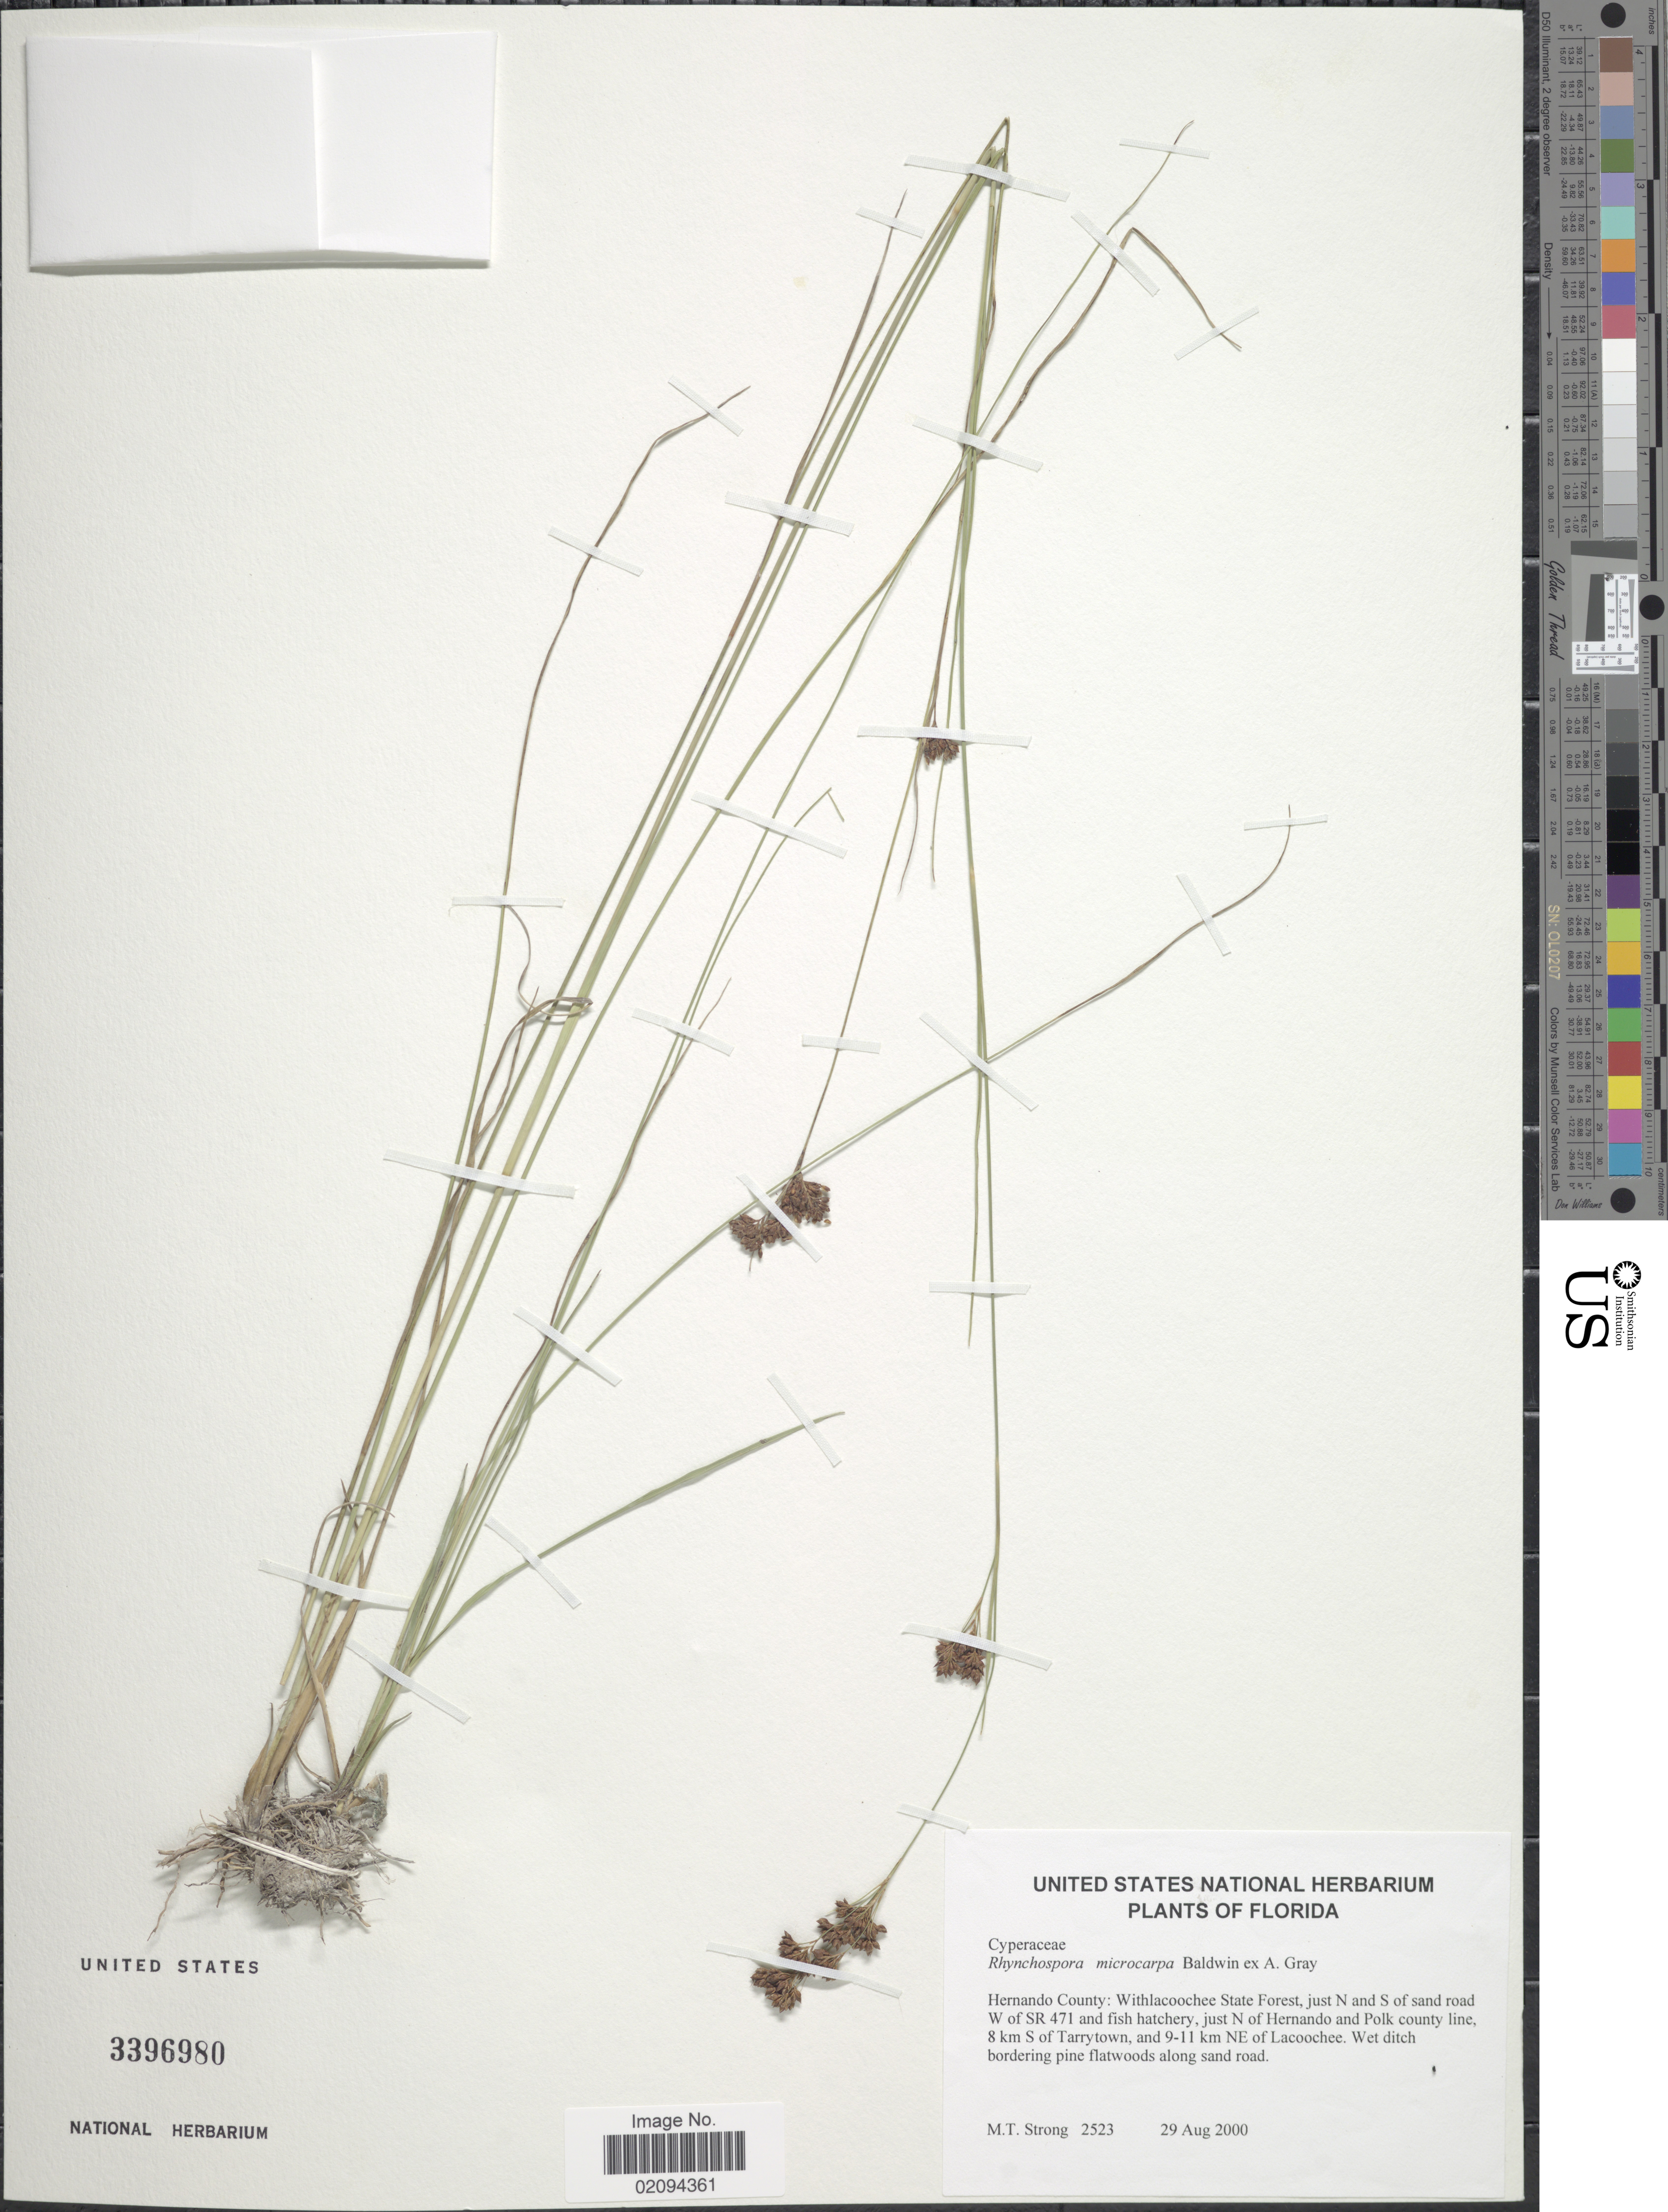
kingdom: Plantae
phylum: Tracheophyta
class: Liliopsida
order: Poales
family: Cyperaceae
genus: Rhynchospora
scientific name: Rhynchospora microcarpa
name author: Baldwin ex A. Gray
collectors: M. T. Strong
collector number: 2523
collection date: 2000-08-29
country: United States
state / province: Florida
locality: Hernando County: Withlacoochee State Forest, just N and S of sand road W of SR 471 and fish hatchery, just N of Hernando and Polk county line, 8 km S of Tarrytown, and 9-11 km NE of Lacoochee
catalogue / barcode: US 3396980